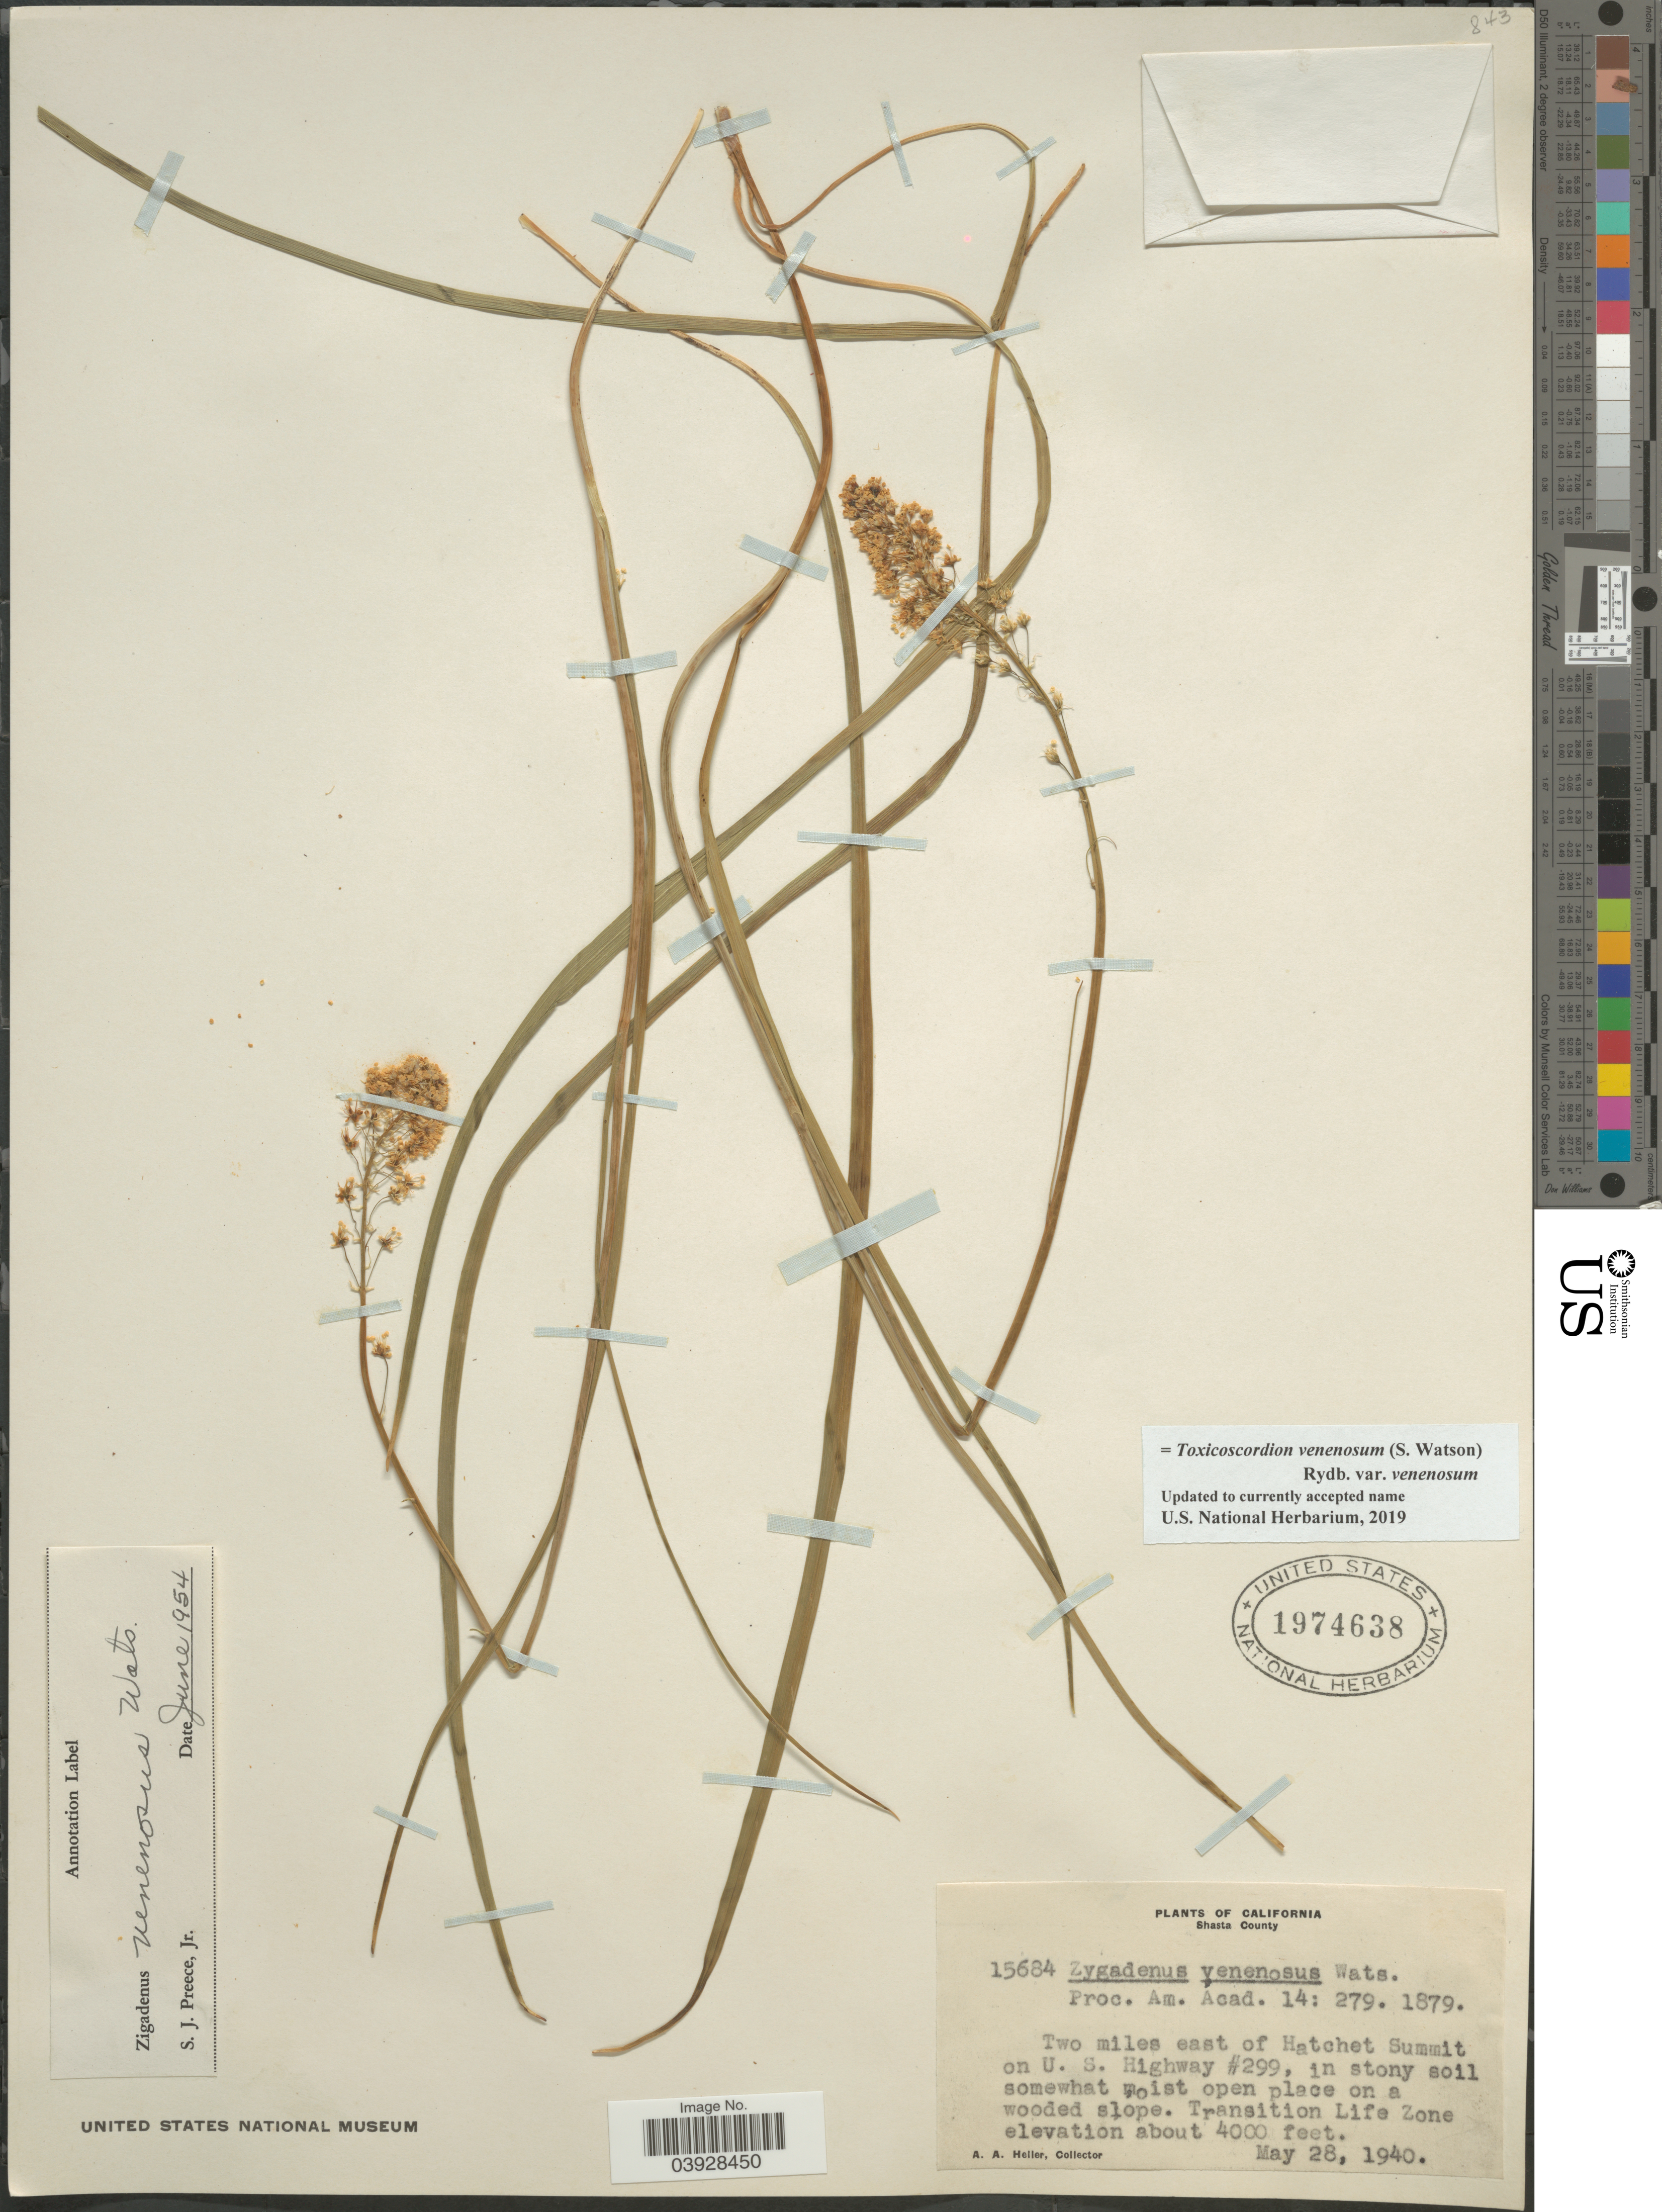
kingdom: Plantae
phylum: Tracheophyta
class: Liliopsida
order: Liliales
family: Melanthiaceae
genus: Toxicoscordion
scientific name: Toxicoscordion venenosum var. gramineum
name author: (Rydb.) Brasher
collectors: A. A. Heller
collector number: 15684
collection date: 1940-05-28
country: United States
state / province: California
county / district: Shasta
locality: Shasta County. Two miles east of Hatchet Summit on U. S. Highway #299. Transition Life Zone.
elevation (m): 1219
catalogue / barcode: US 1974638